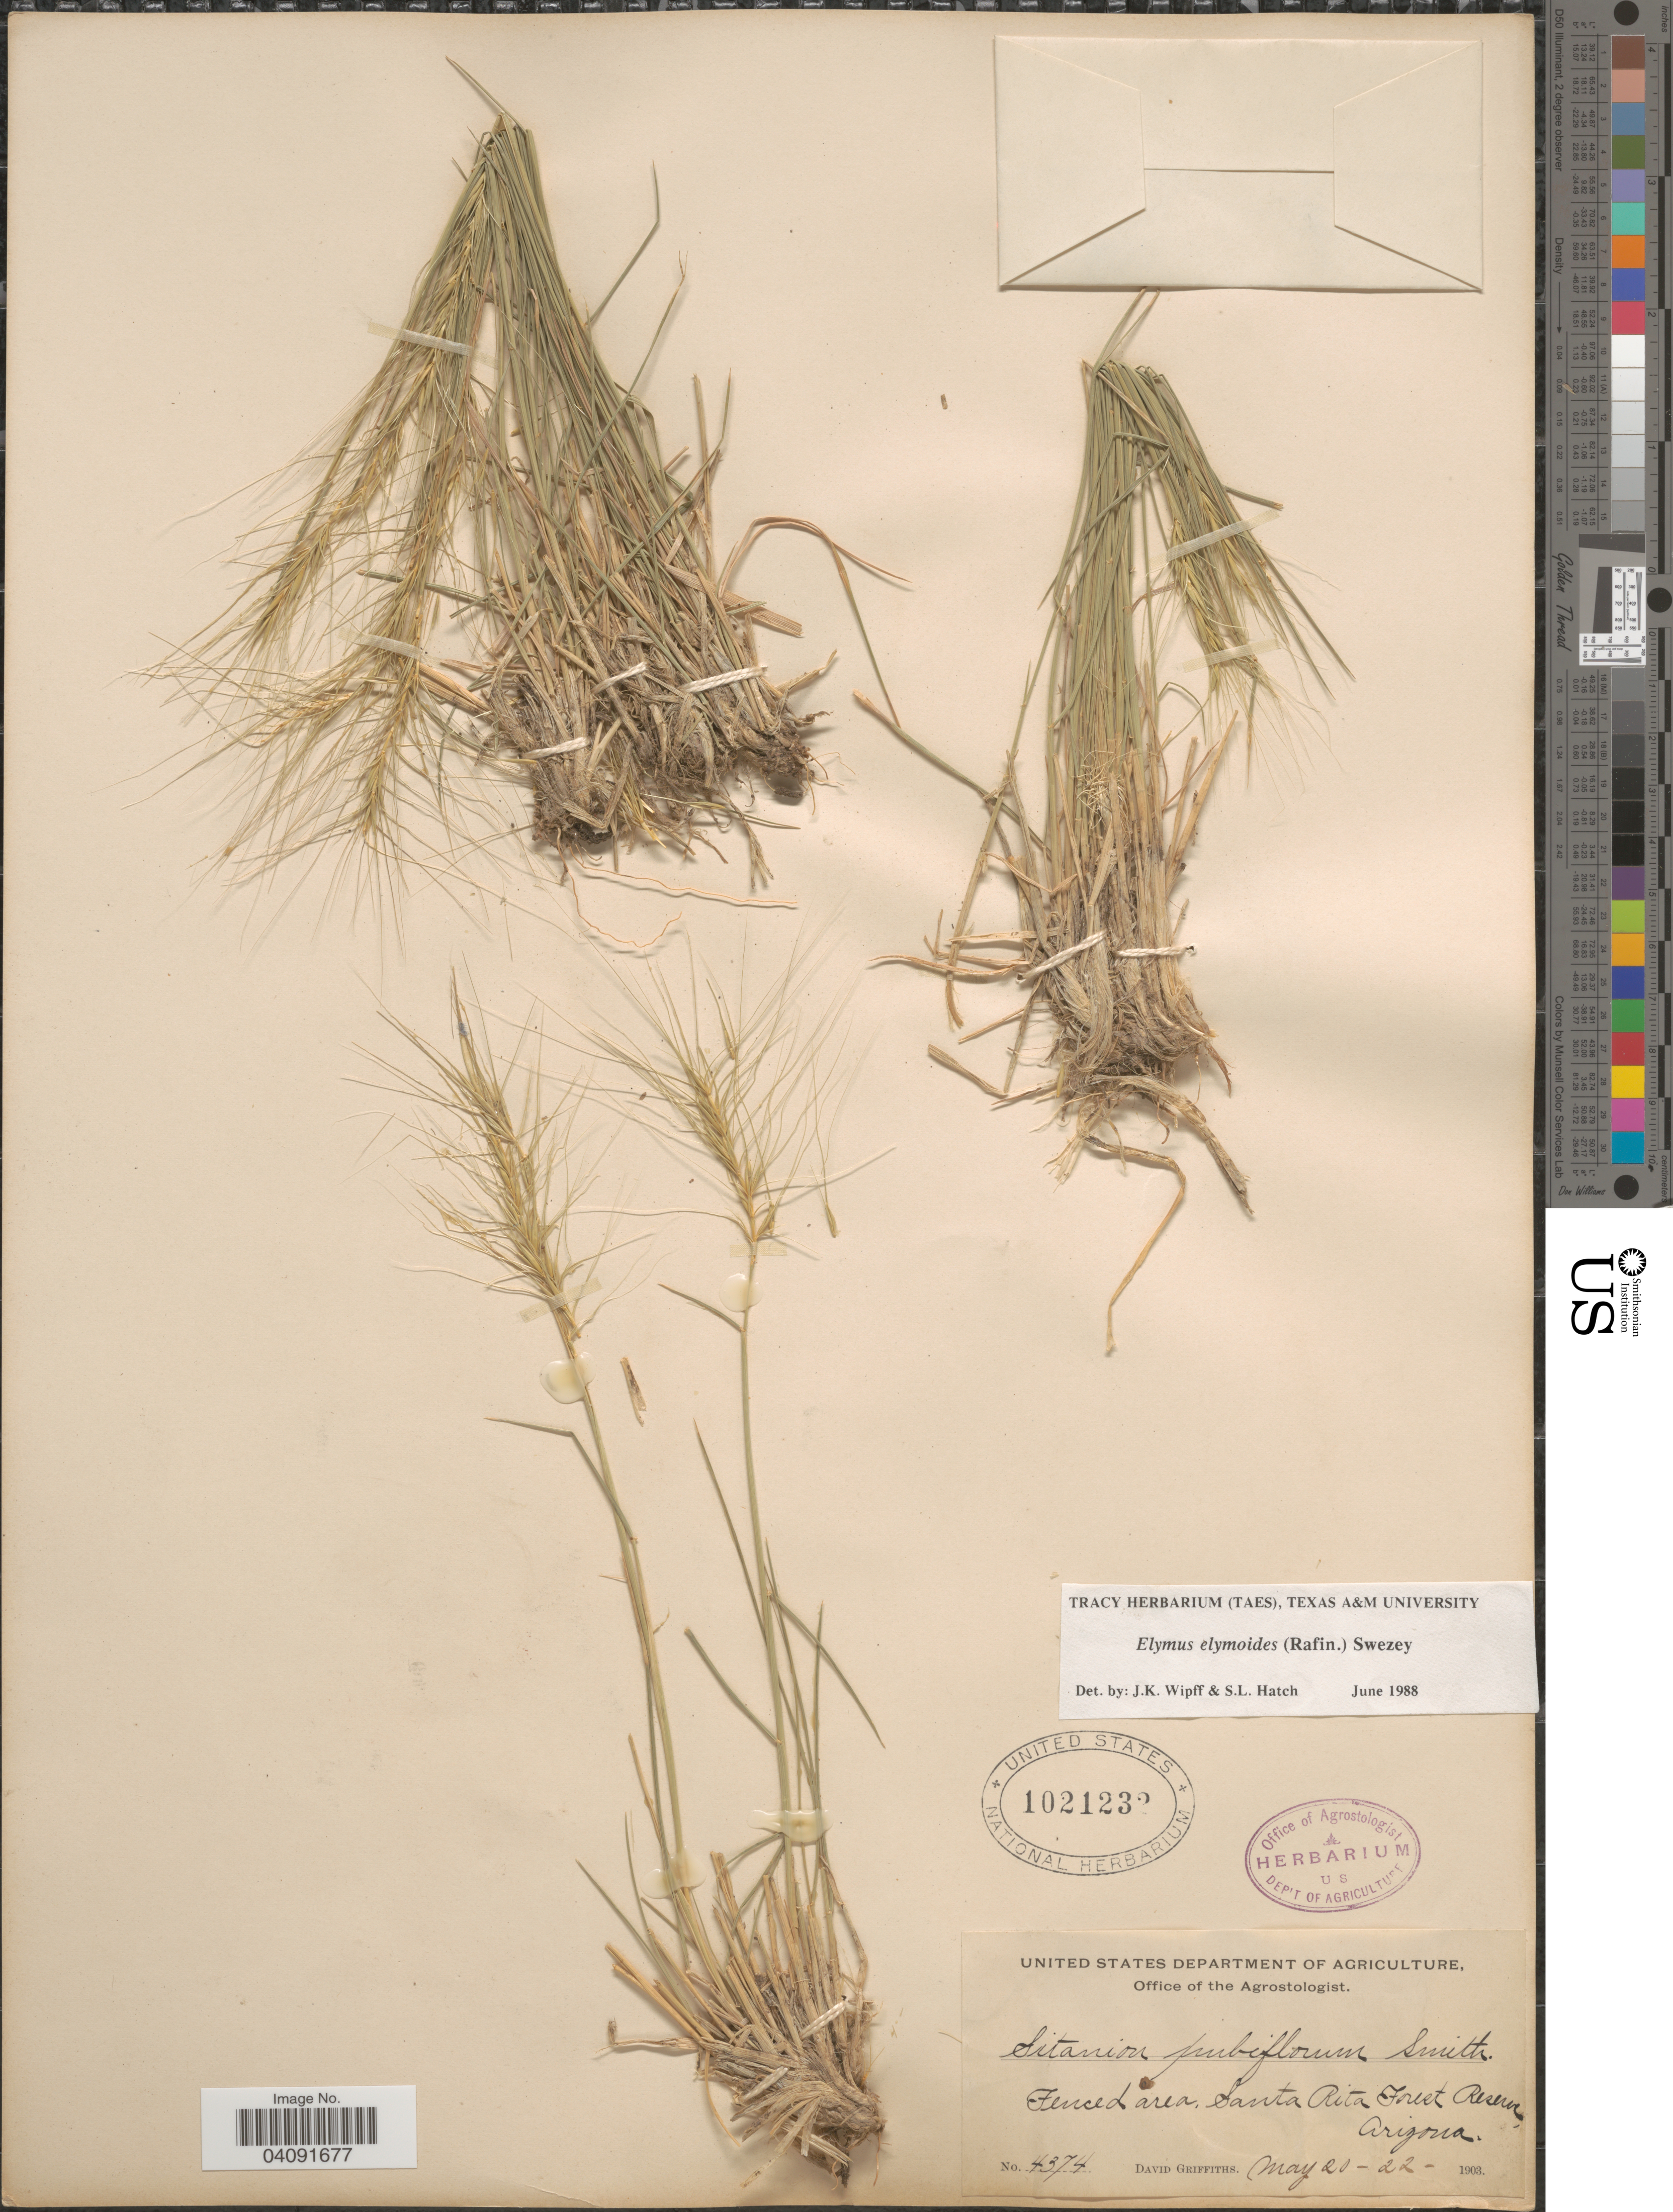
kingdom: Plantae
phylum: Tracheophyta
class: Liliopsida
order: Poales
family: Poaceae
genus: Elymus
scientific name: Elymus elymoides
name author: (Raf.) Swezey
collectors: D. Griffiths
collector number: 4374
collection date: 1903-05-20/1903-05-22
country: United States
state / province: Arizona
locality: Fenced area, Santa Rita Forest Reserve.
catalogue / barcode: US 1021232